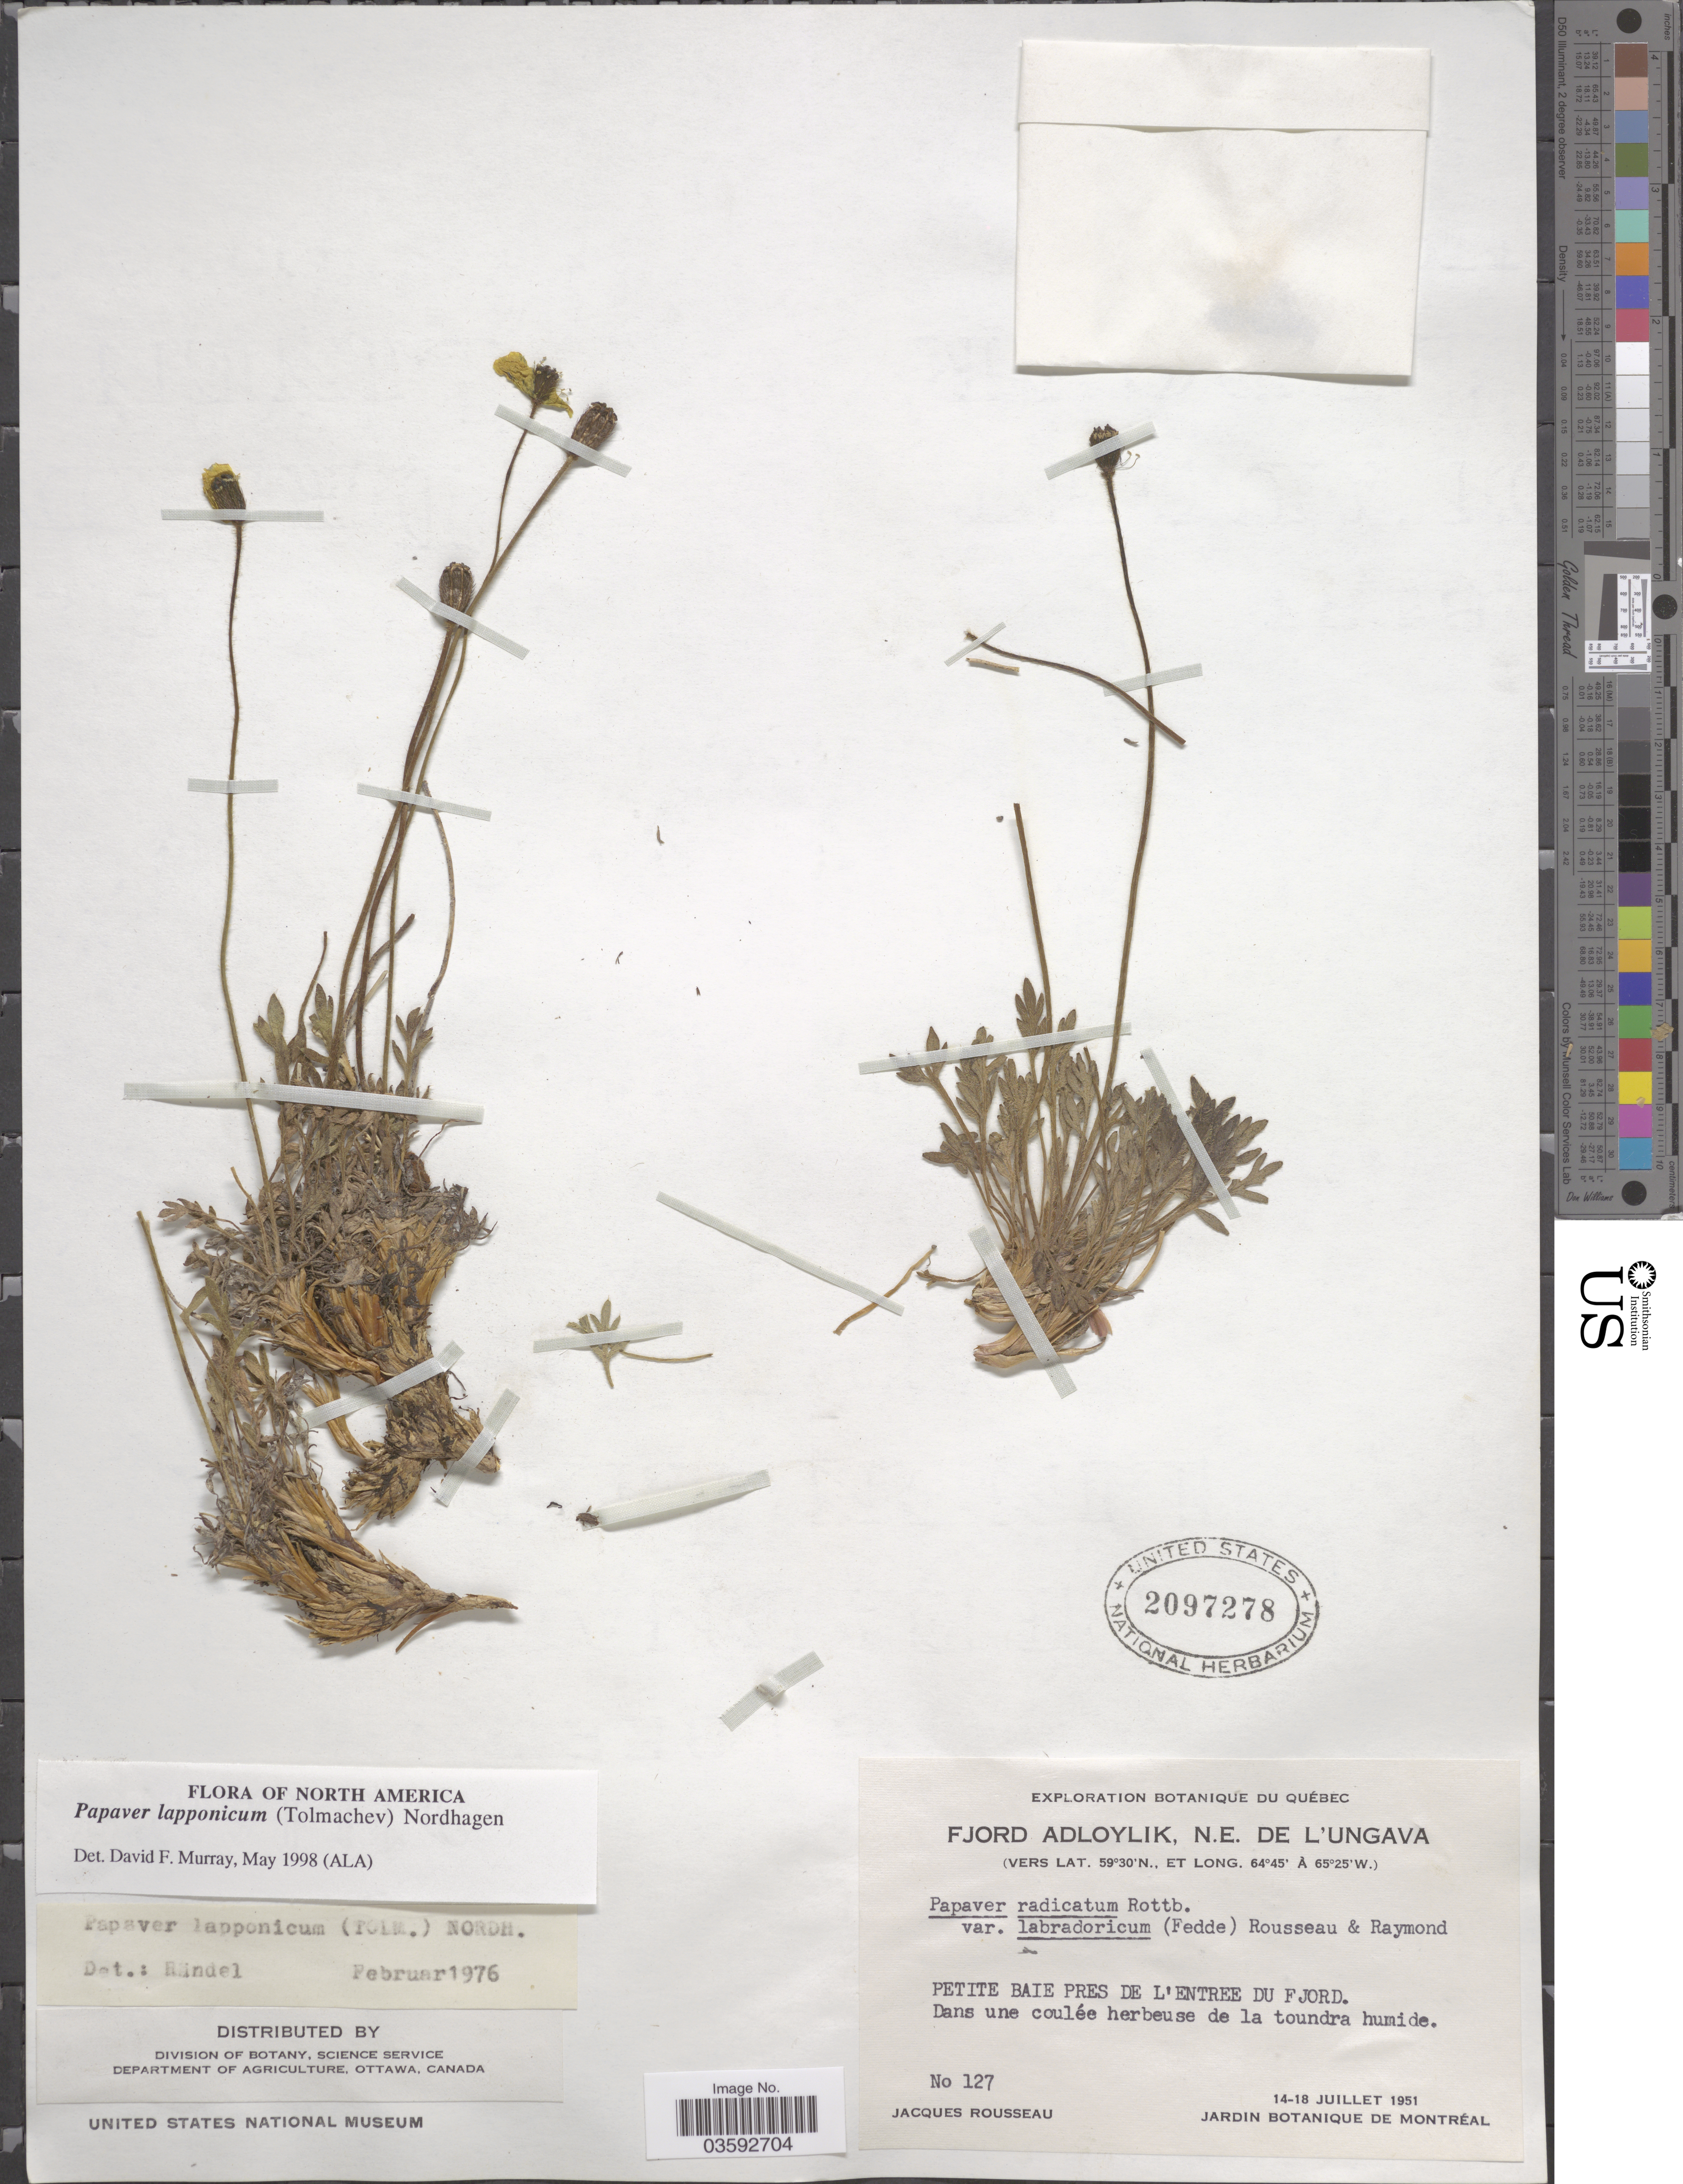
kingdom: Plantae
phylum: Tracheophyta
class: Magnoliopsida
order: Ranunculales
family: Papaveraceae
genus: Papaver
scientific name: Papaver lapponicum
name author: (Tolm.) Nordh.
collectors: J. Rousseau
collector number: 127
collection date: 1951-07-14/1951-07-18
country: Canada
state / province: Quebec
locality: Fjord Adloylik, N.E. de L'Ungava. Petite Baie pres de l'entree du Fjord.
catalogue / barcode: US 2097278